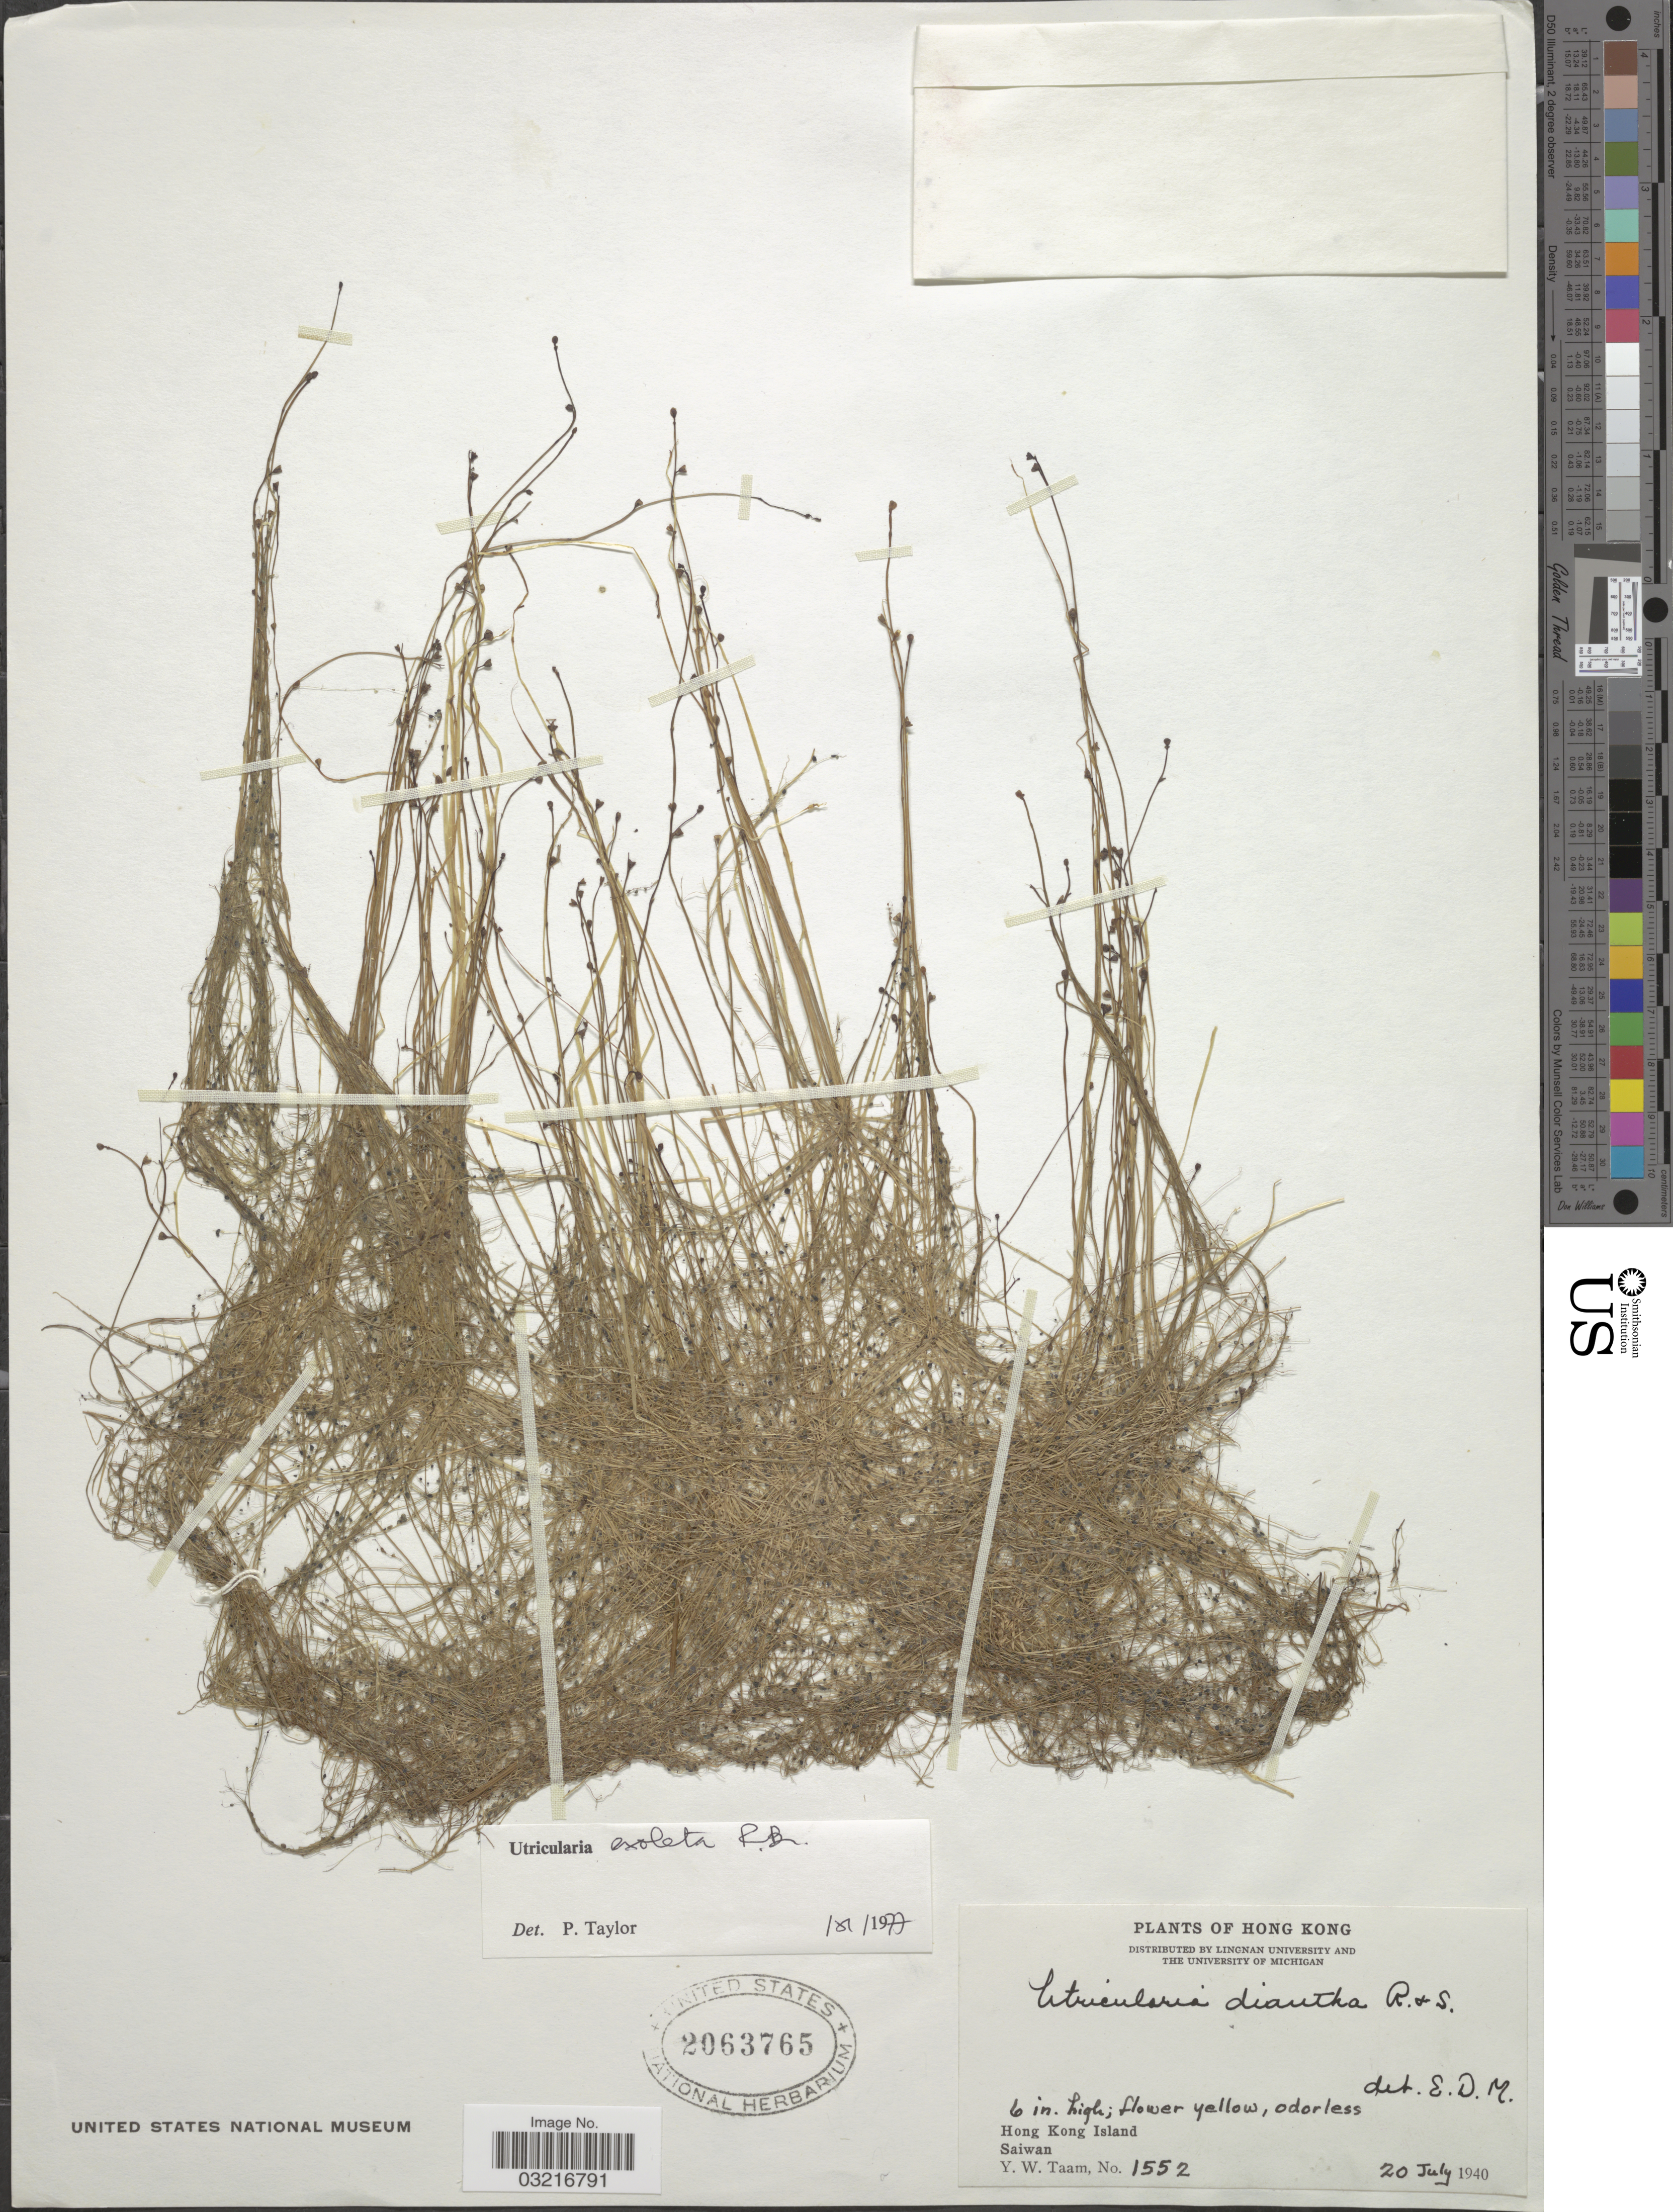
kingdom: Plantae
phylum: Tracheophyta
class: Magnoliopsida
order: Lamiales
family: Lentibulariaceae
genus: Utricularia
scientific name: Utricularia exoleta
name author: R. Br.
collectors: Y. W. Taam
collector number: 1552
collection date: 1940-07-20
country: China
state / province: Hong Kong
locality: Hong Kong Island, Saiwan.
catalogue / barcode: US 2063765